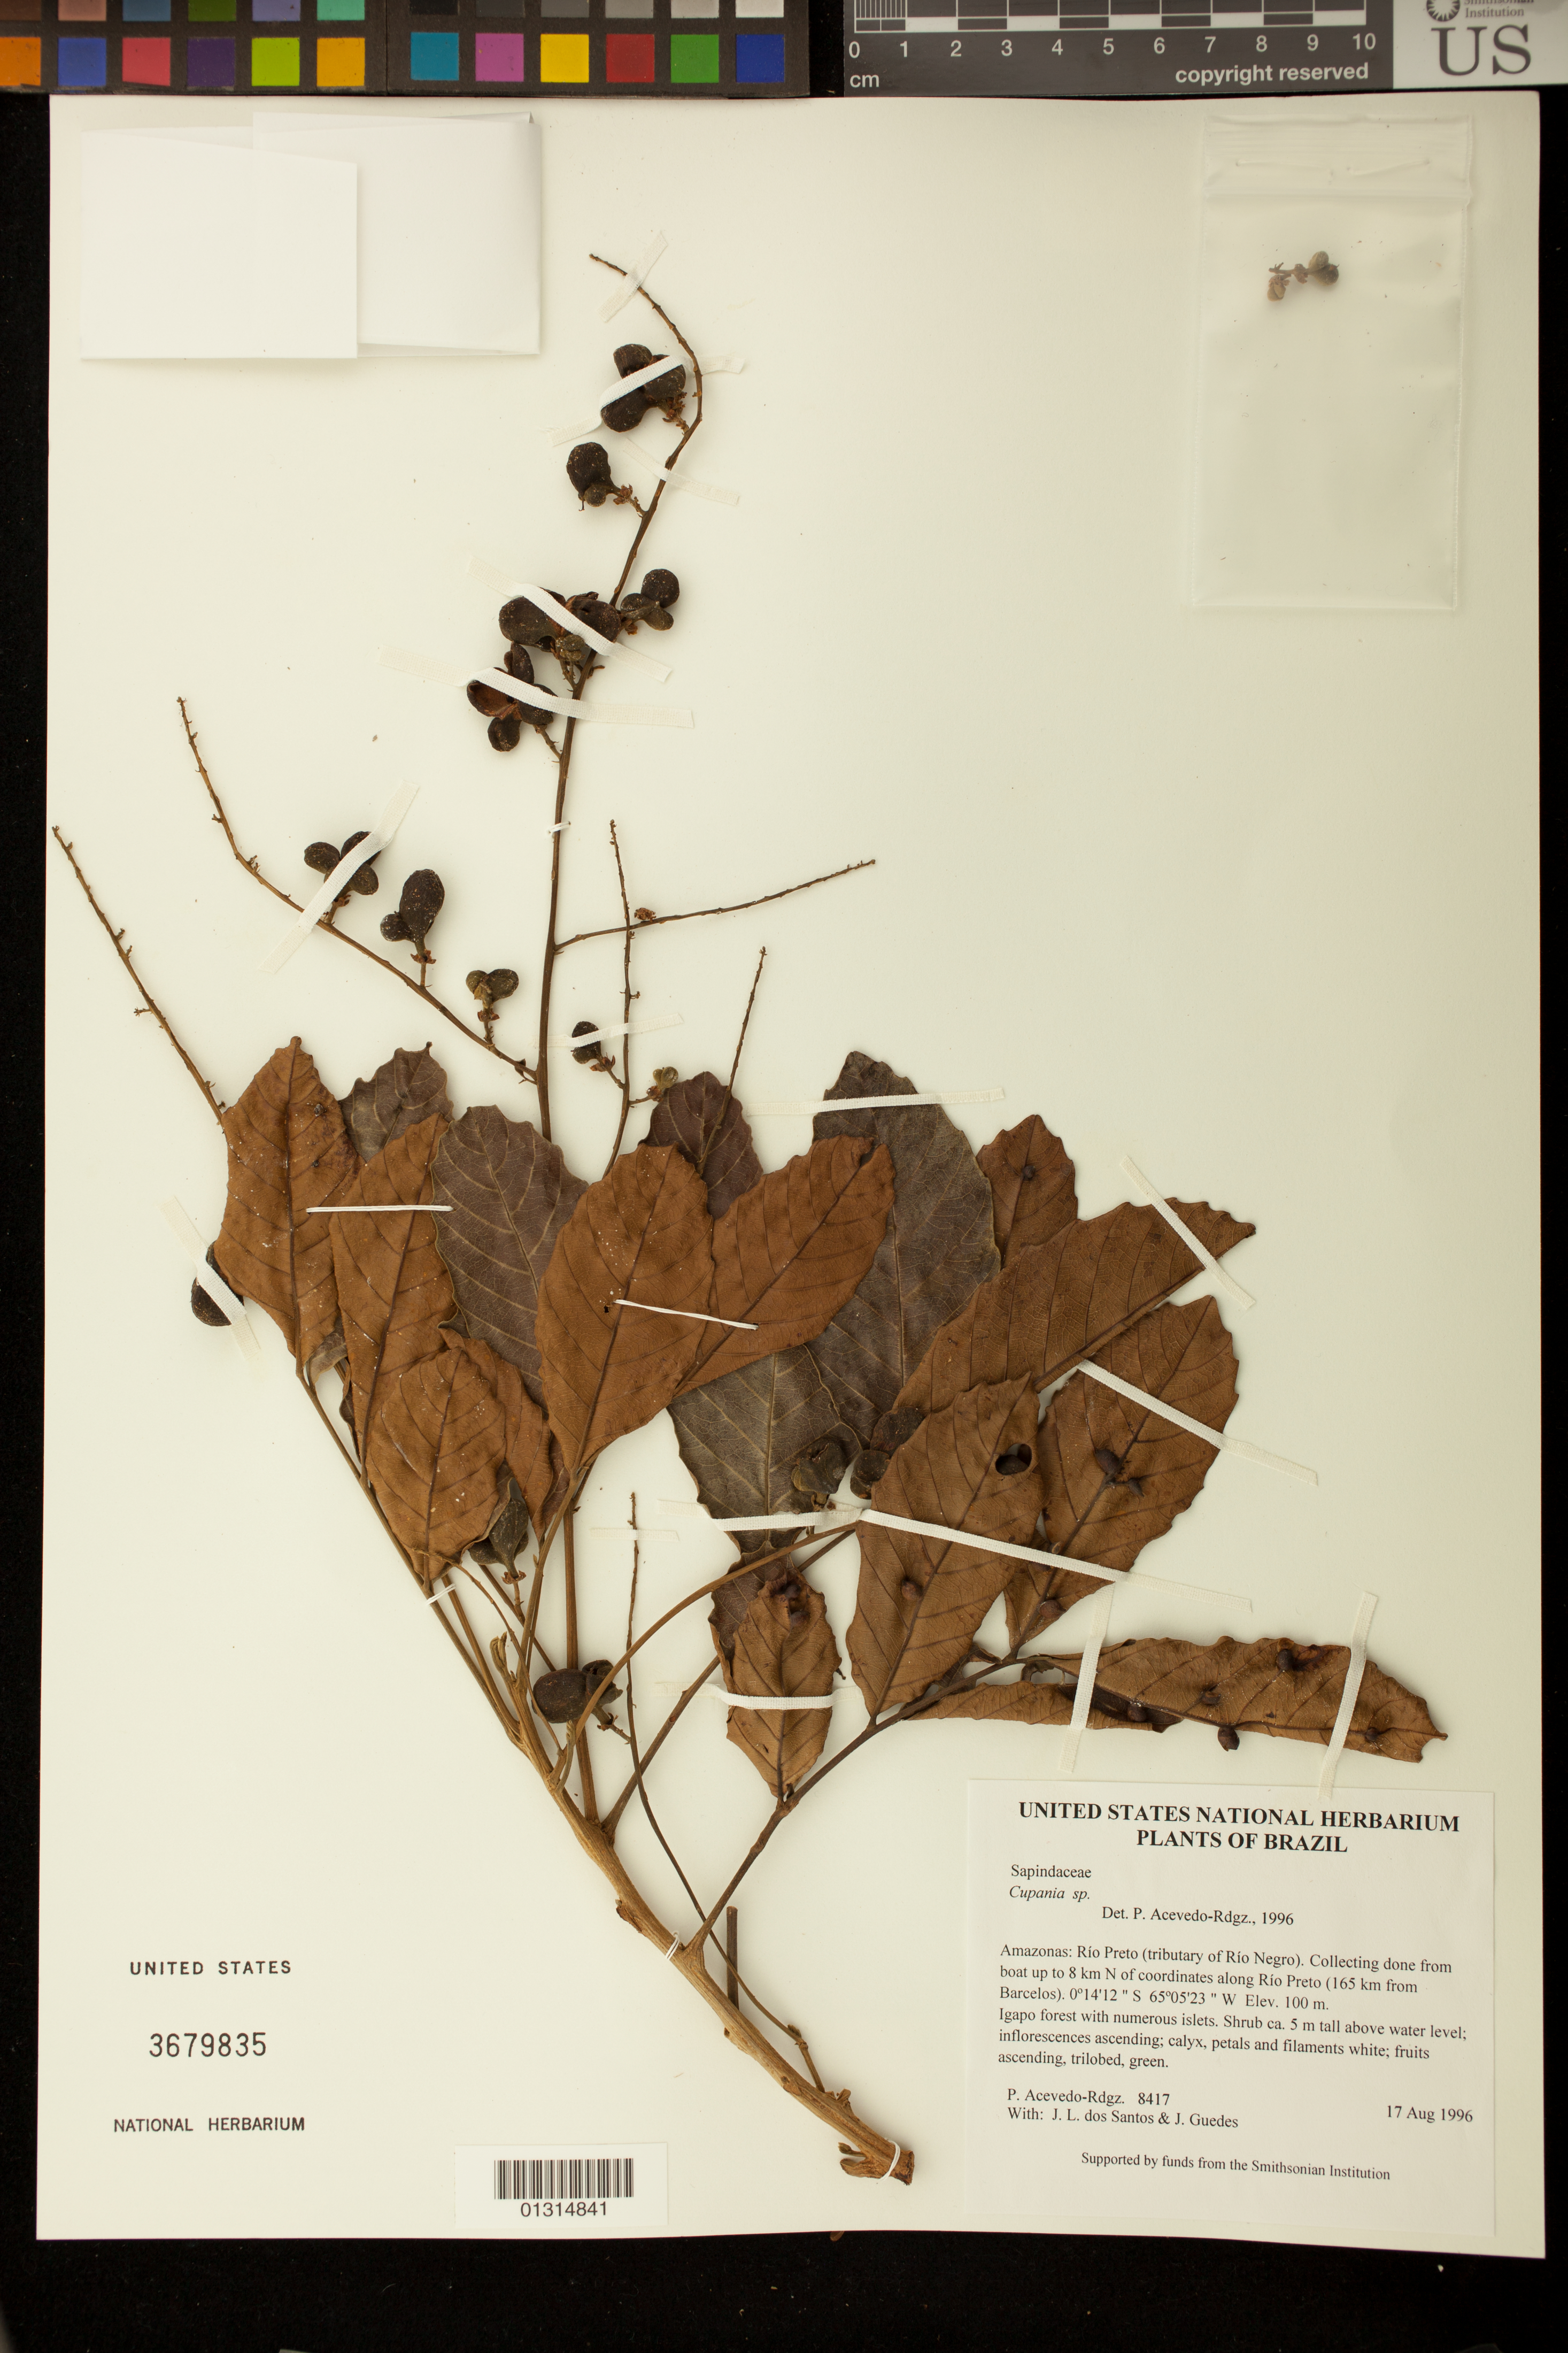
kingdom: Plantae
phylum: Tracheophyta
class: Magnoliopsida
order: Sapindales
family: Sapindaceae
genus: Cupania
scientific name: Cupania scrobiculata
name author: Rich.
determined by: Acevedo-Rodriguez, P., (US), Smithsonian Institution - National Museum of Natural History (UNITED STATES)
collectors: P. Acevedo-Rodr., J. L. Santos & J. Guedes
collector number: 8417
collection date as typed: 17 Aug 1996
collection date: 1996-08-17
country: Brazil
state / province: Amazonas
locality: Amazonas: Río Preto (tributary of Río Negro) Collecting done from boat up to 8 km N of coordinates along Río Preto (165 km from Barcelos).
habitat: Igapo forest with numerous islets.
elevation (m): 100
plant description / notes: US, NY, MO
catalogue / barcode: US 3679835